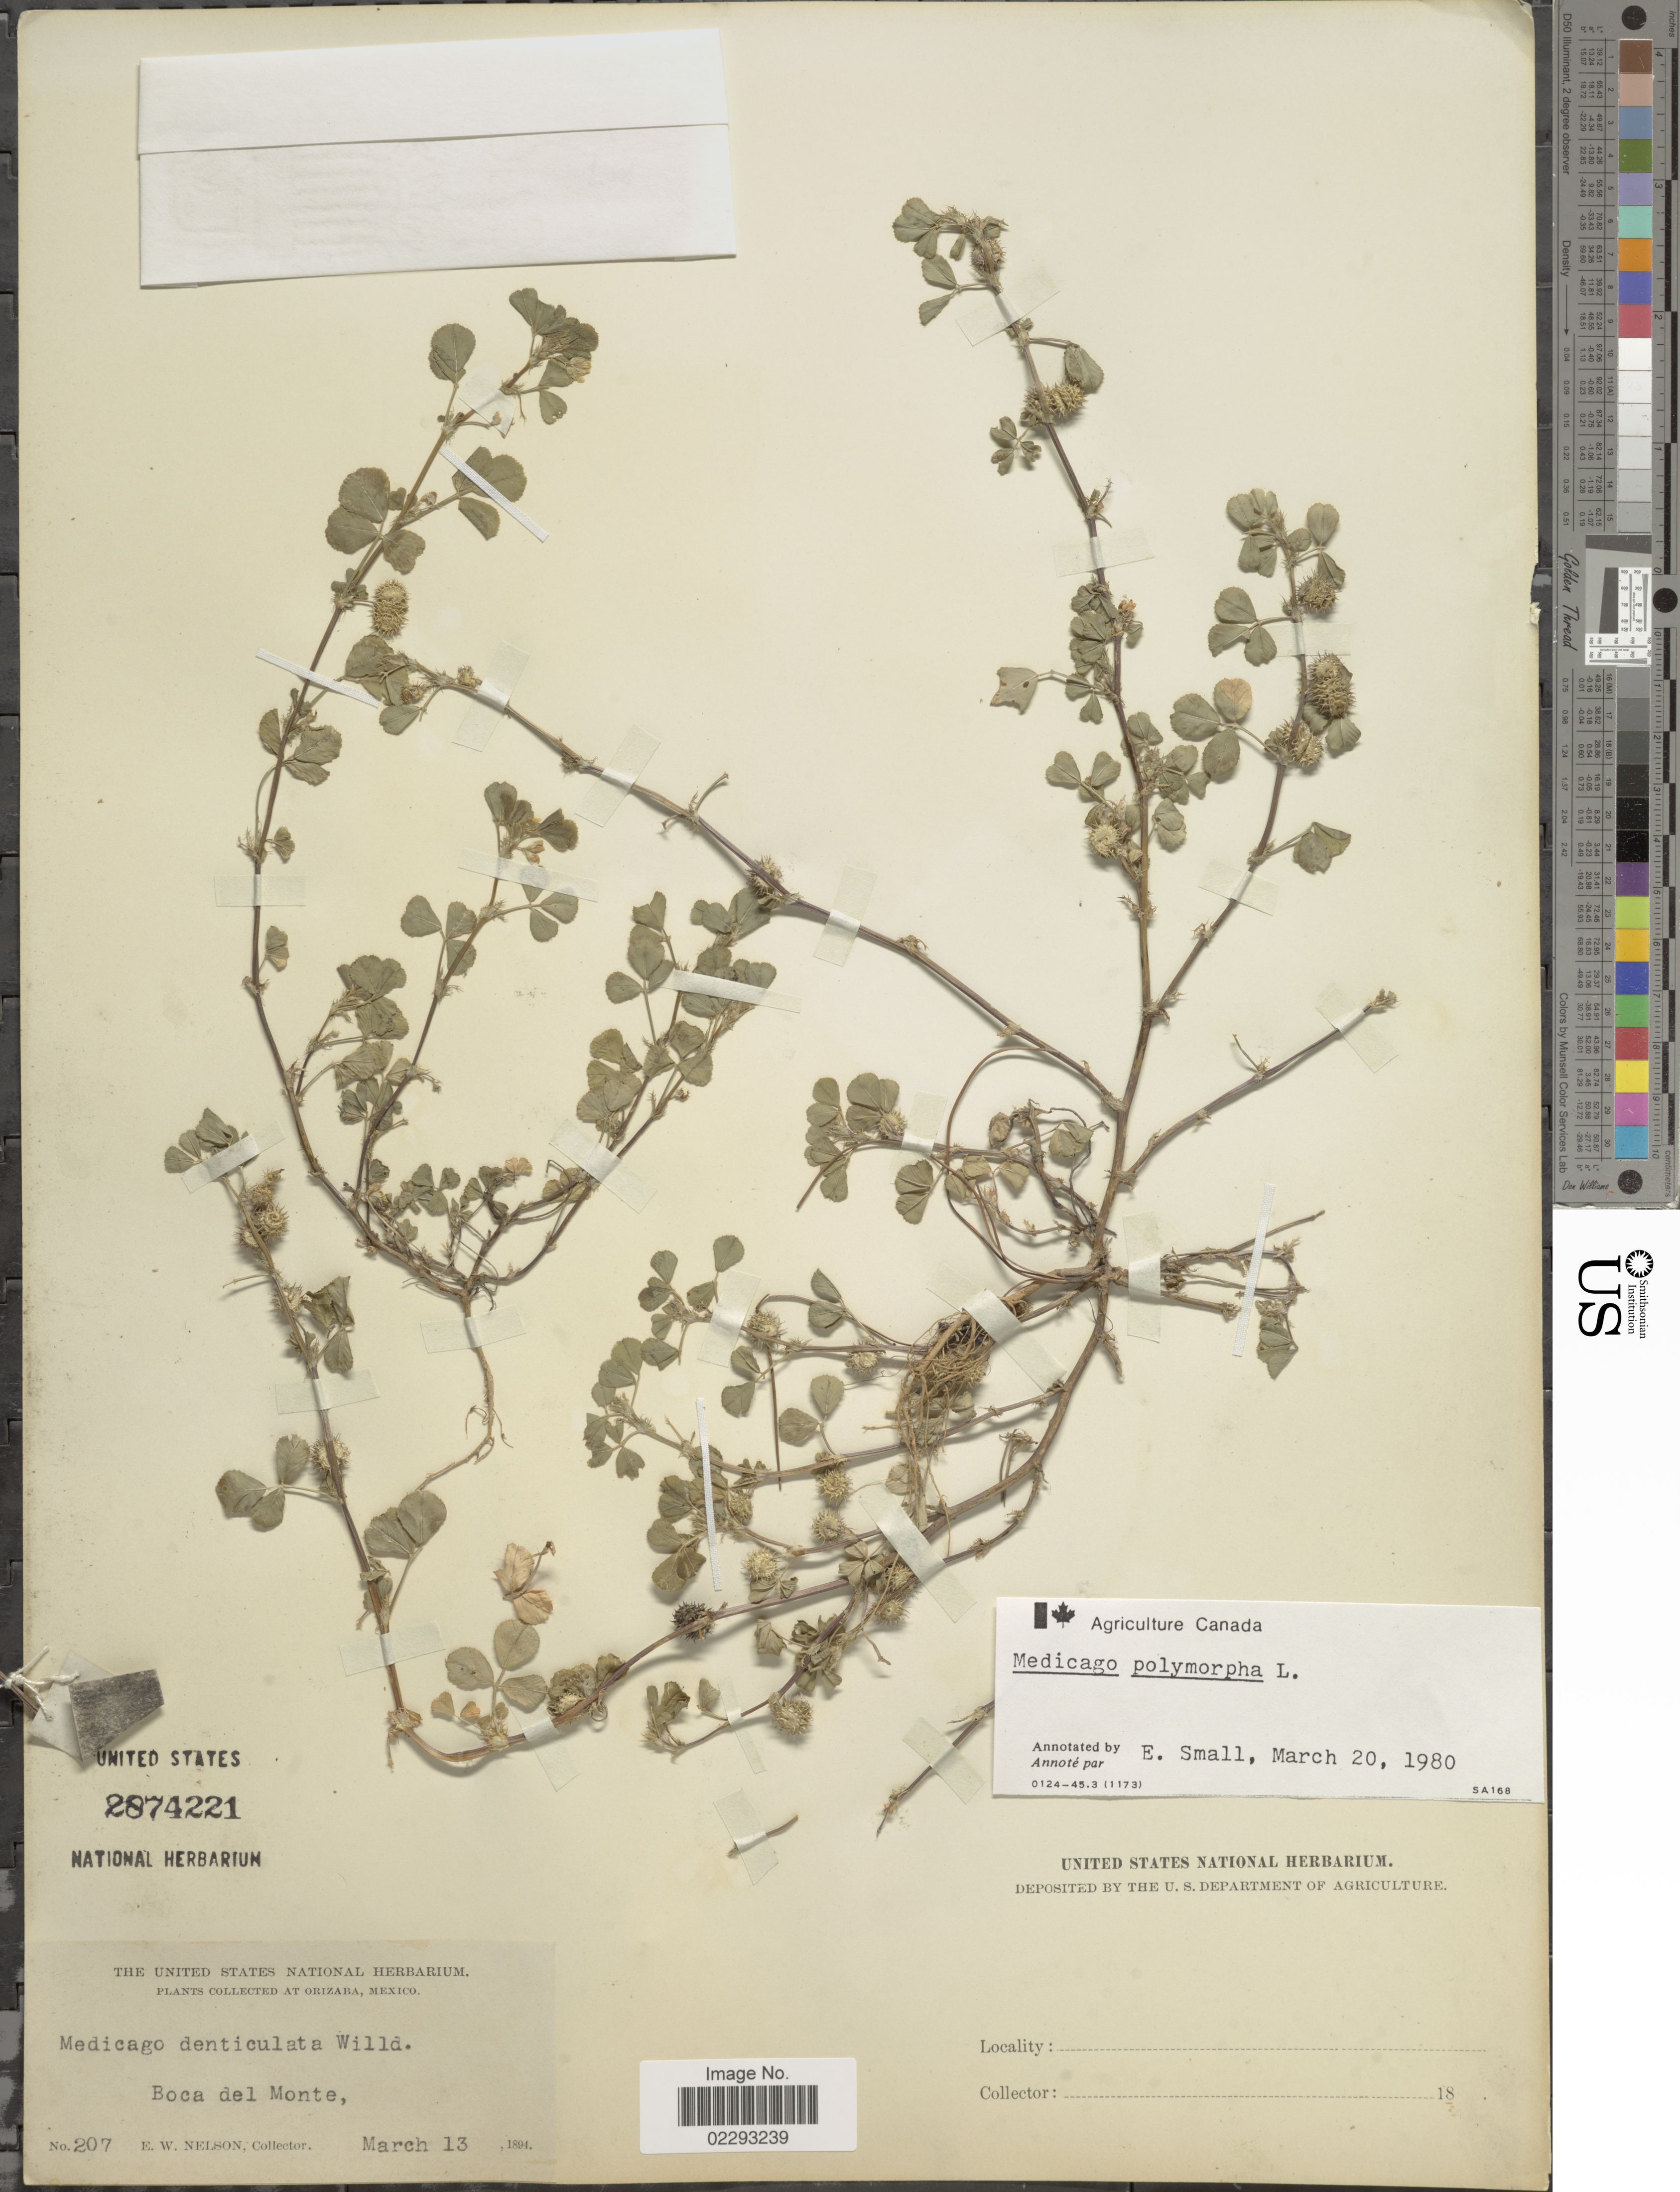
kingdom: Plantae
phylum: Tracheophyta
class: Magnoliopsida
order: Fabales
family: Fabaceae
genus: Medicago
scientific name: Medicago polymorpha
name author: L.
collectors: E. W. Nelson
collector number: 207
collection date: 1894-03-13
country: Mexico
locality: Orizaba, Boca del Monte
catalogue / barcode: US 2874221